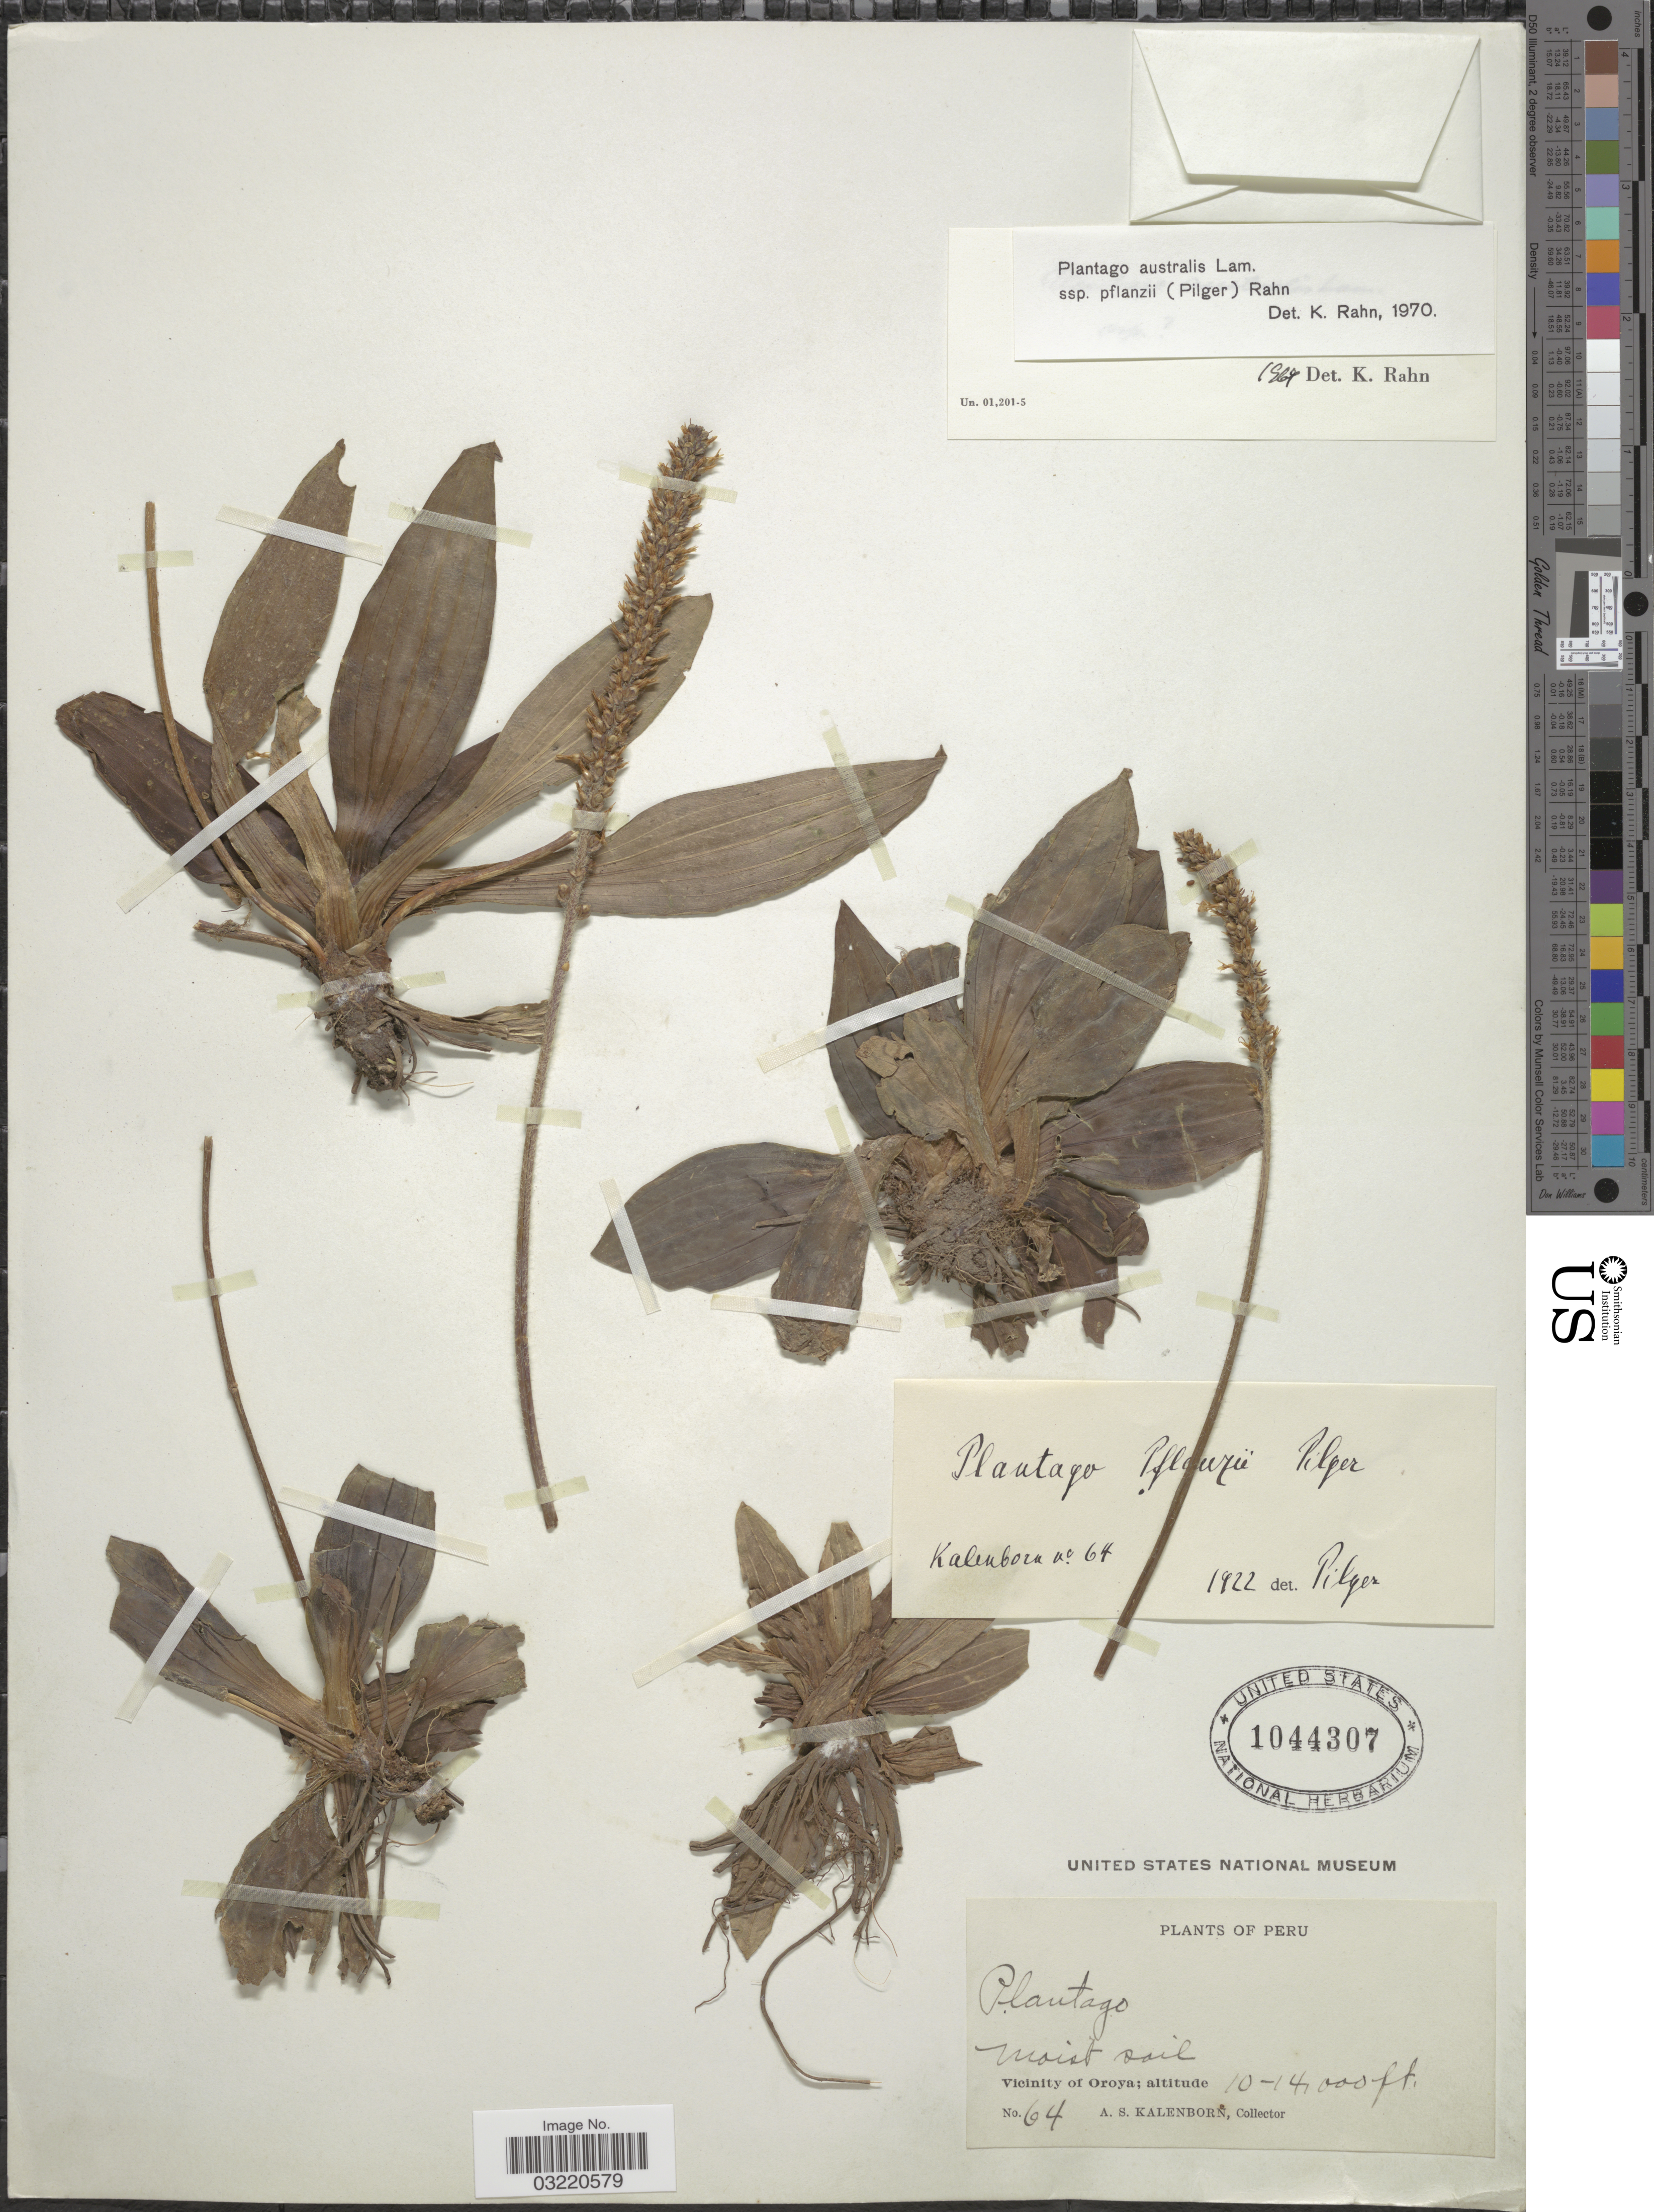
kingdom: Plantae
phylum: Tracheophyta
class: Magnoliopsida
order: Lamiales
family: Plantaginaceae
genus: Plantago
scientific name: Plantago pflanzii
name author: (Pilg.) Rahn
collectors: A. Kalenborn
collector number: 64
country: Peru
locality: Vicinity of Oroya.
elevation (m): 3048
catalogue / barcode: US 1044307